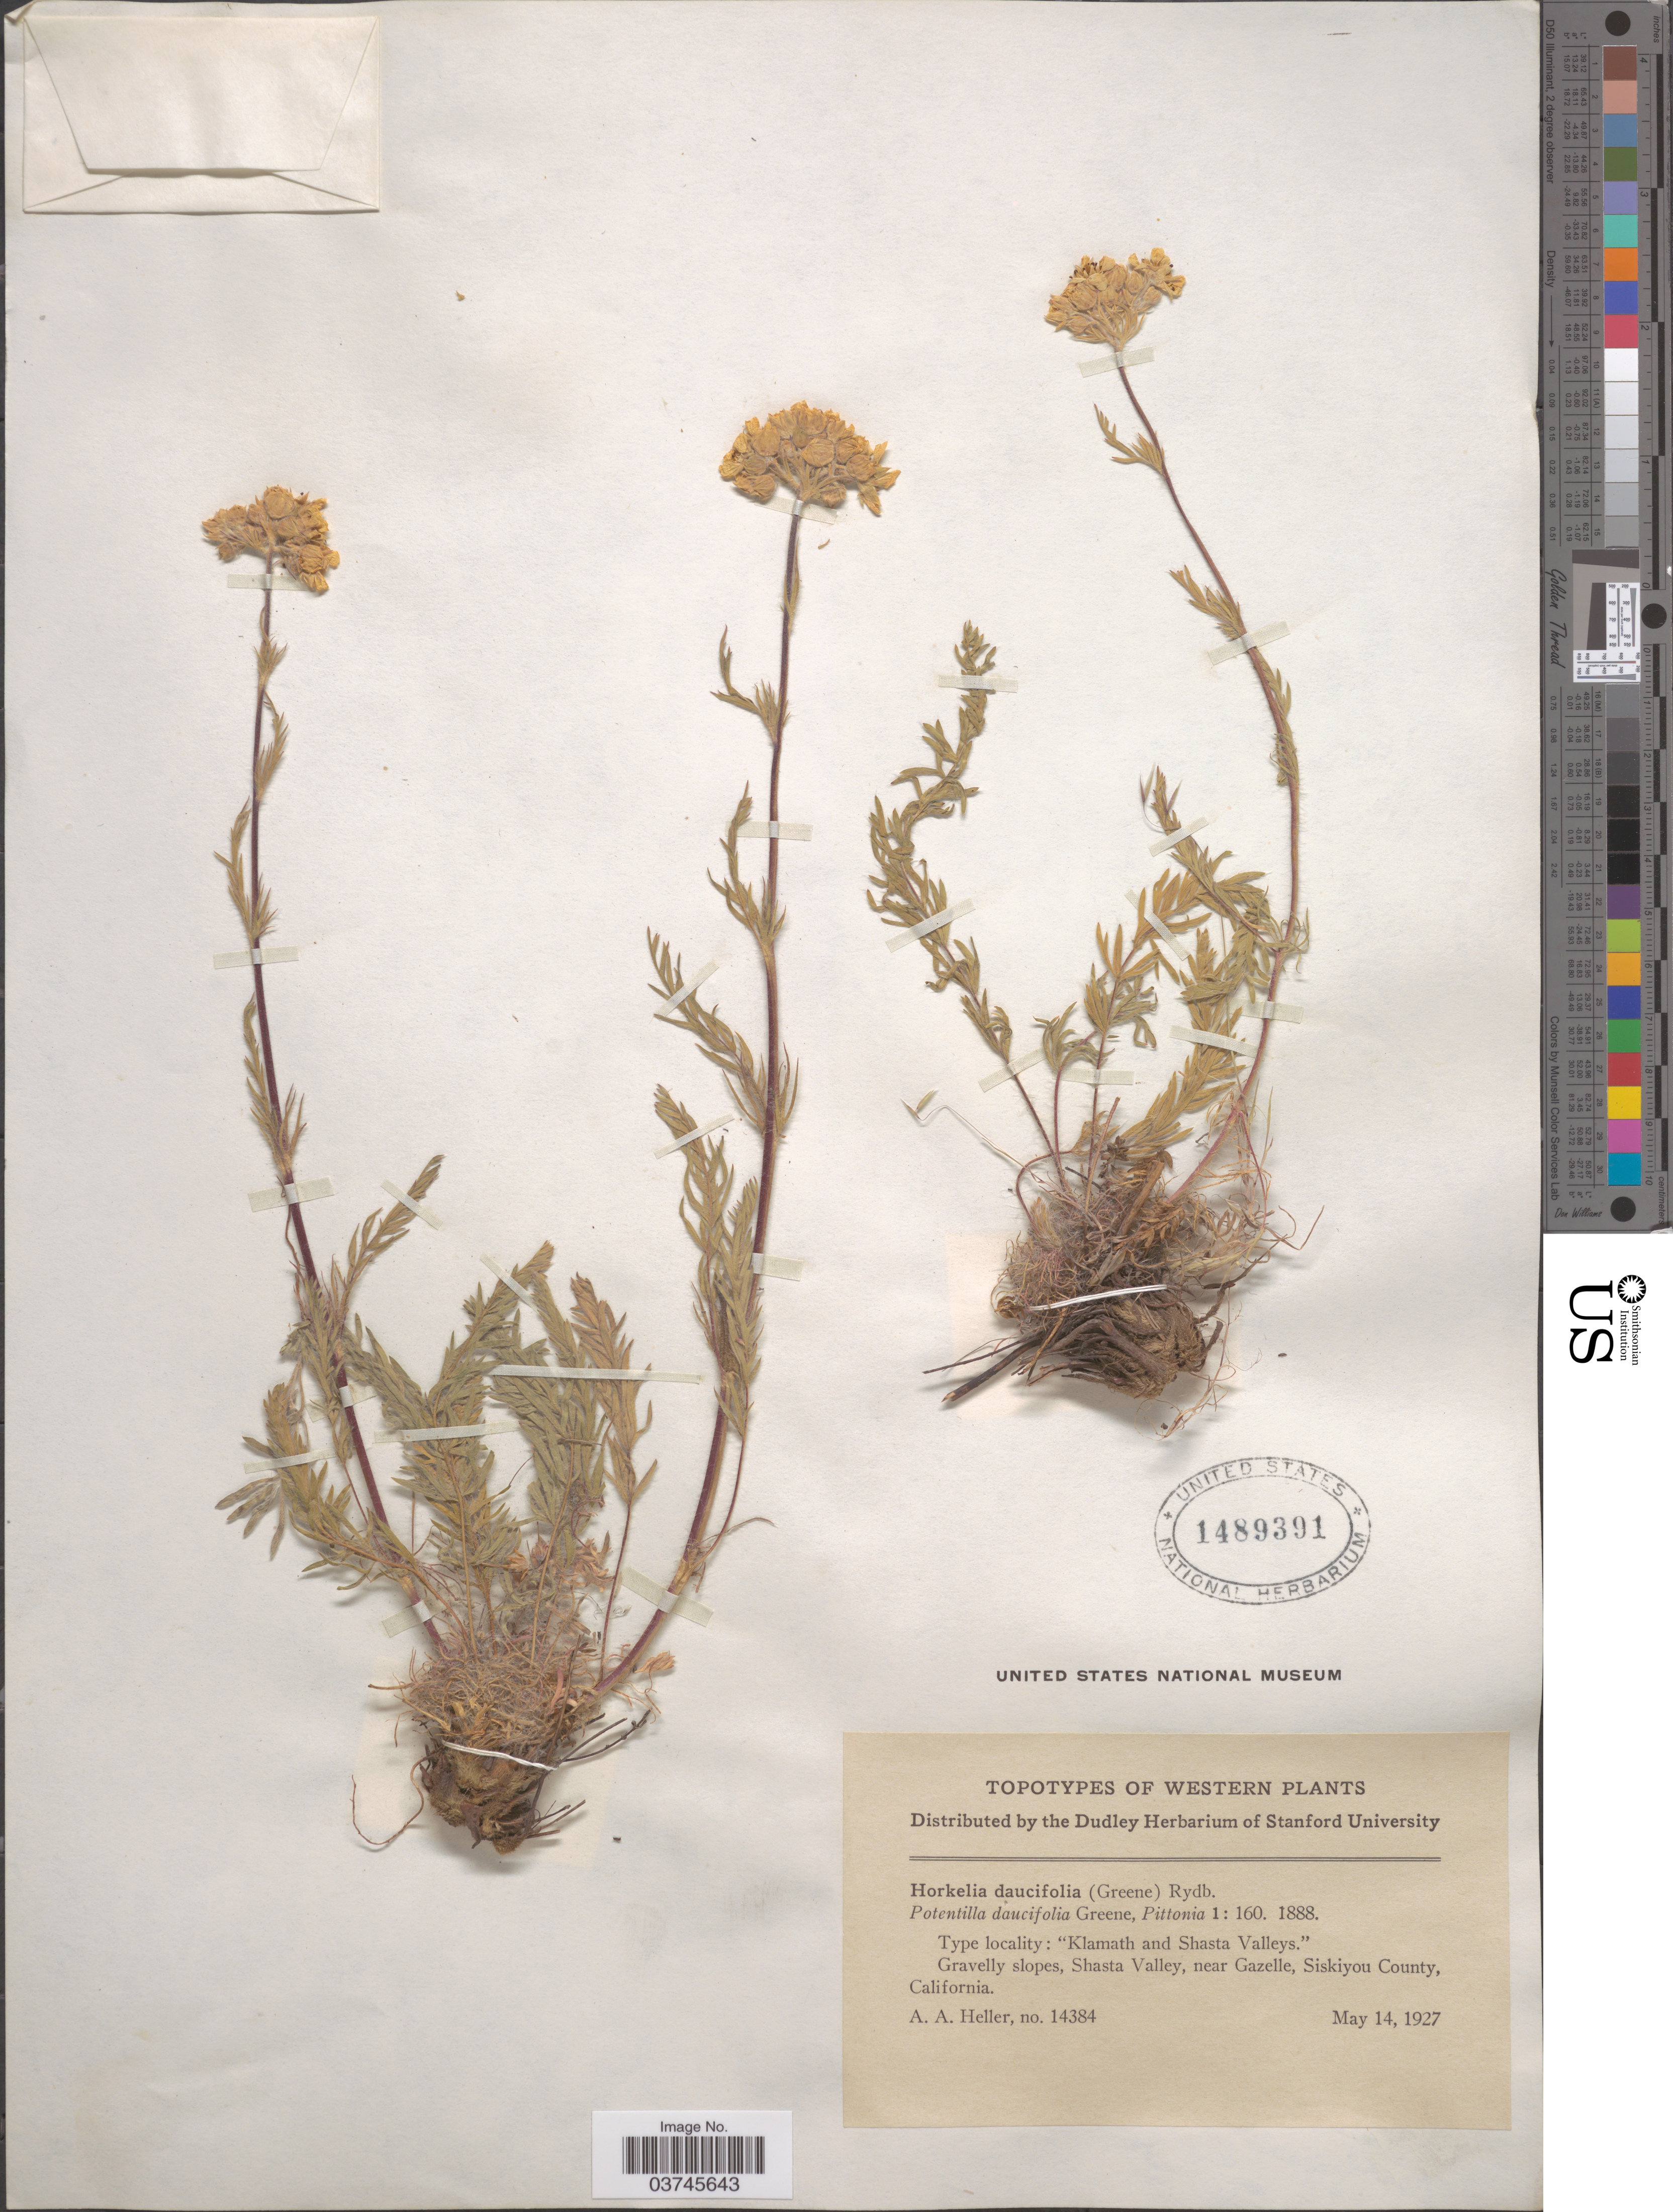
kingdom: Plantae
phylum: Tracheophyta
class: Magnoliopsida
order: Rosales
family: Rosaceae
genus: Potentilla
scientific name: Potentilla daucifolia var. daucifolia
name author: Greene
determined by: Strong, Mark T., (BOT), Smithsonian Institution - National Museum of Natural History (UNITED STATES)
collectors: A. A. Heller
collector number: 14384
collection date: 1927-05-14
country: United States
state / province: California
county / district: Siskiyou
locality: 'Klamath and Shasta Valleys.' Shasta Valley, near Gazelle, Siskiyou County.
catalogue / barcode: US 1489391